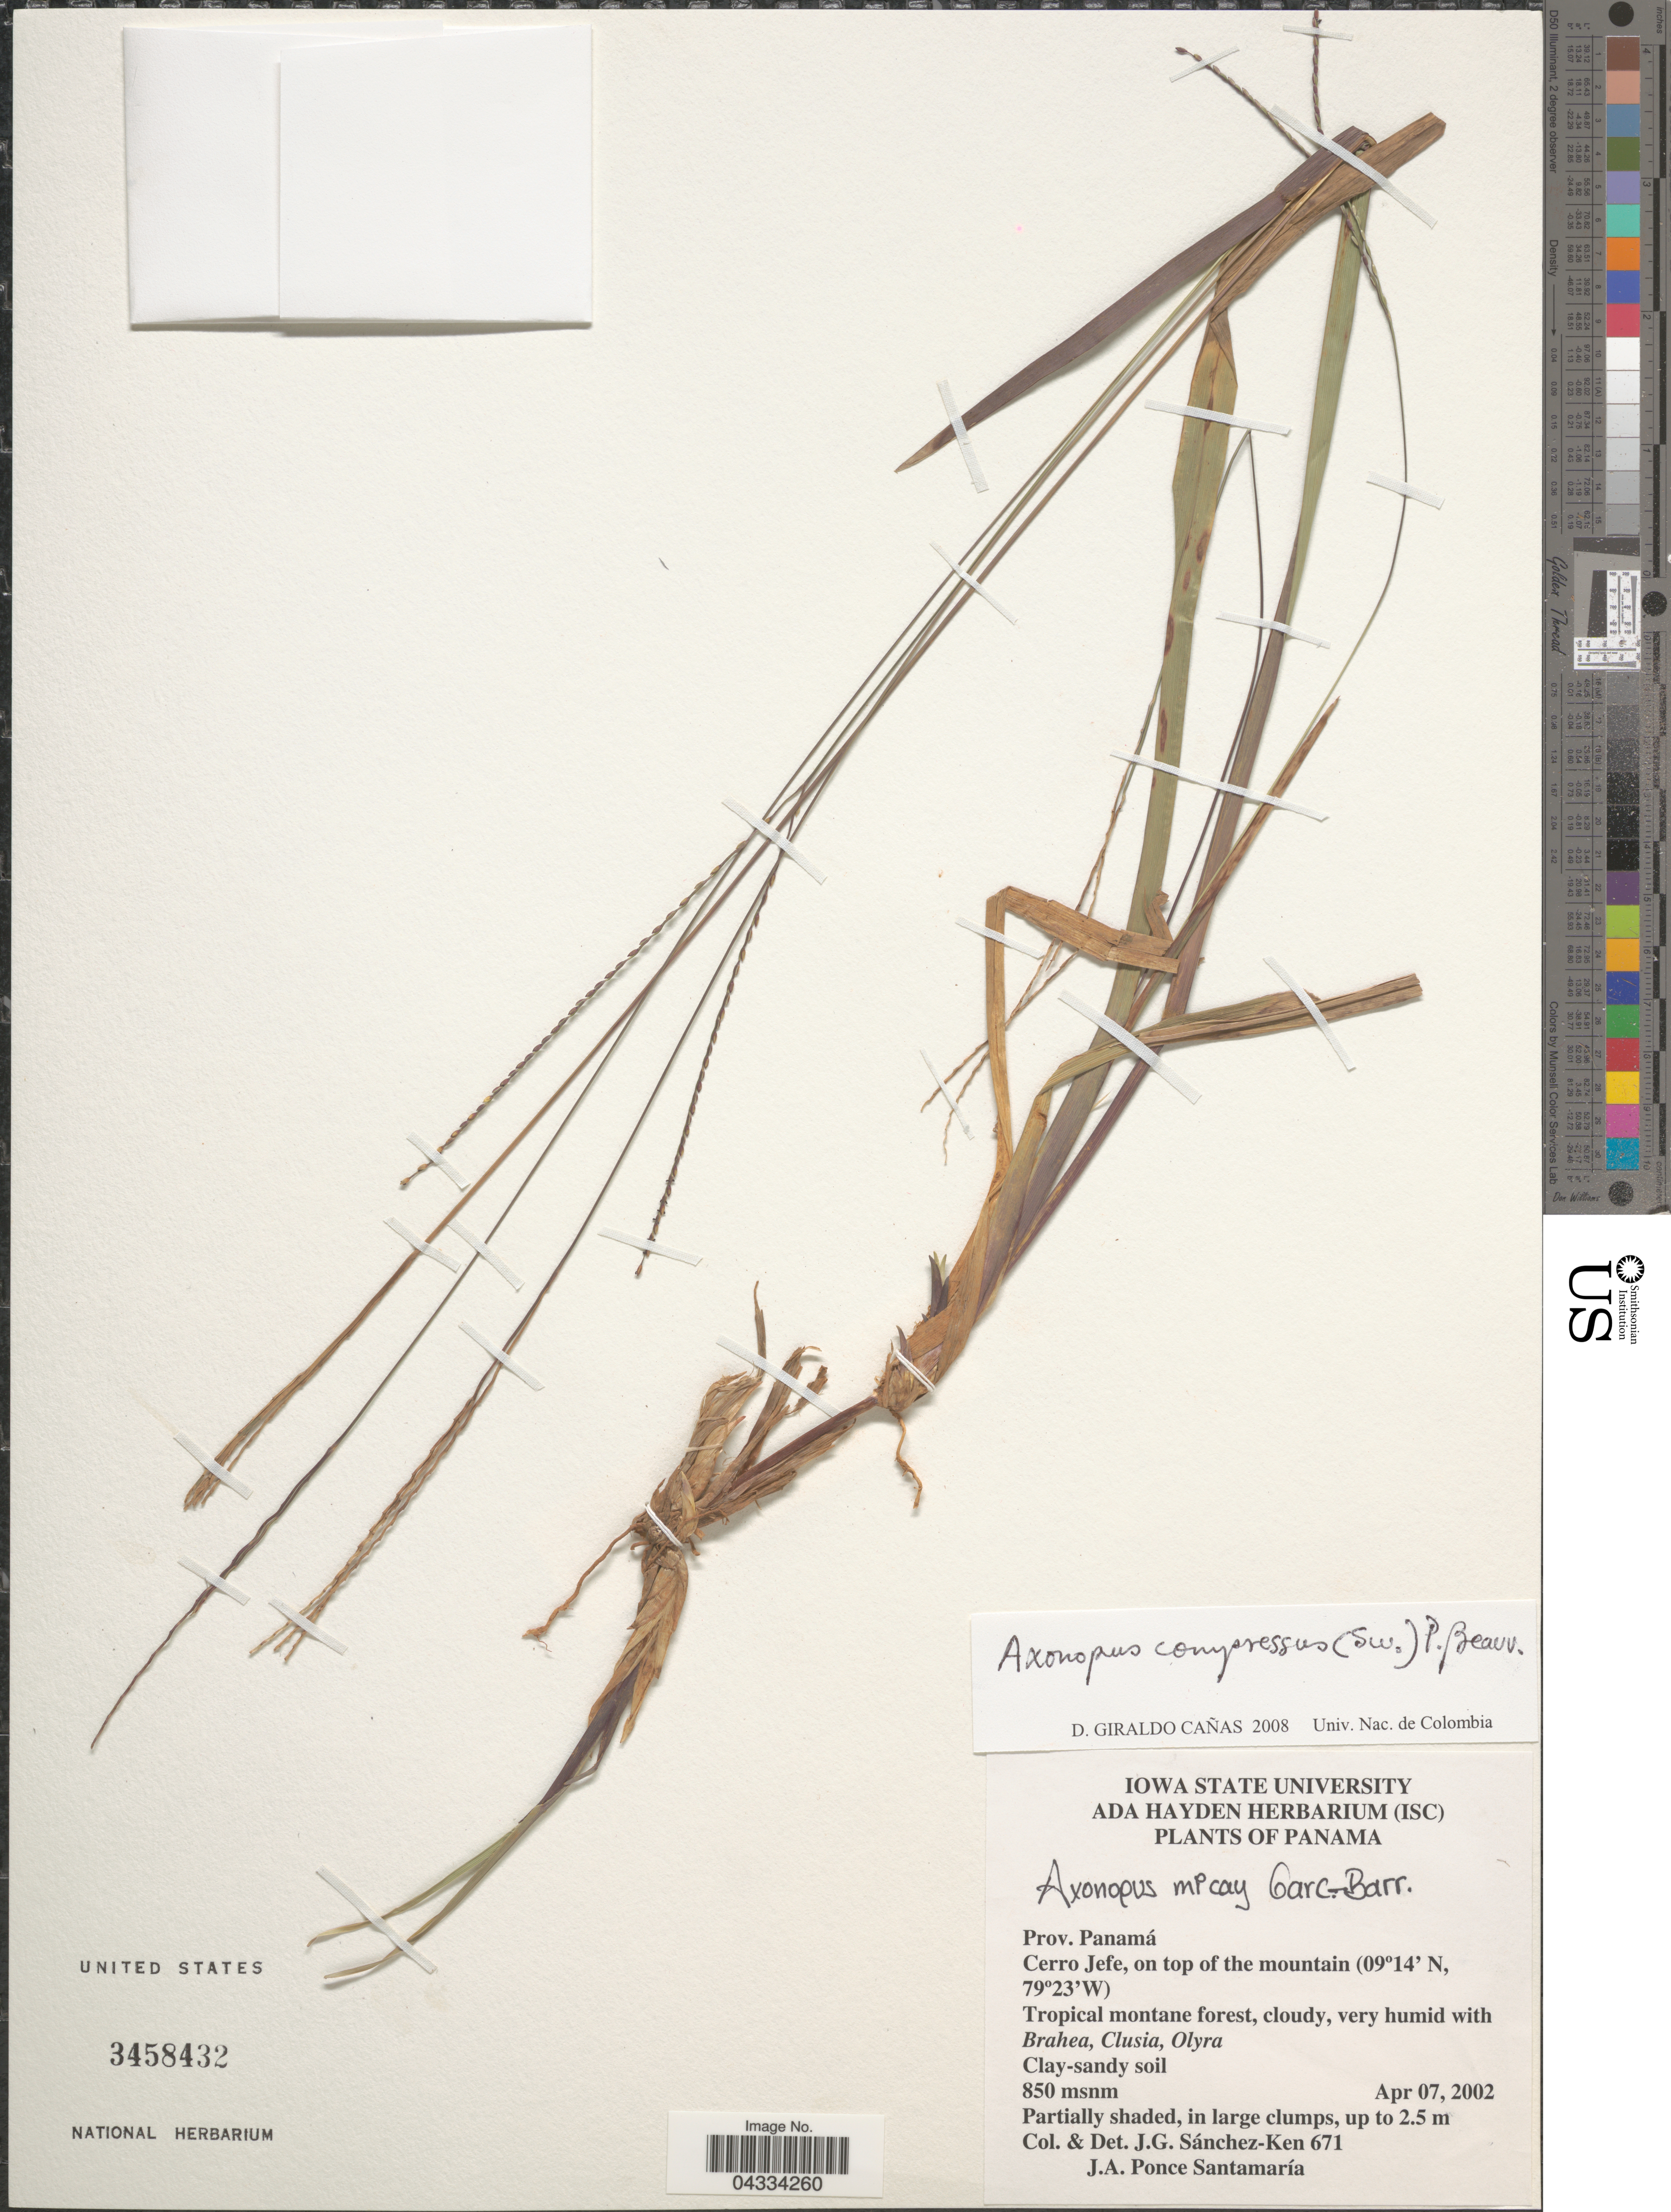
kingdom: Plantae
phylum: Tracheophyta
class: Liliopsida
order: Poales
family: Poaceae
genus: Axonopus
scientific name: Axonopus compressus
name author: (Sw.) P. Beauv.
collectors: J. G. Sánchez-Ken & J. Ponce Santamaria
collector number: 671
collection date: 2002-04-07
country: Panama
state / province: Panamá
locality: Cerro Jefe, on top of the mountain.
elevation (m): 850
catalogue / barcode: US 3458432